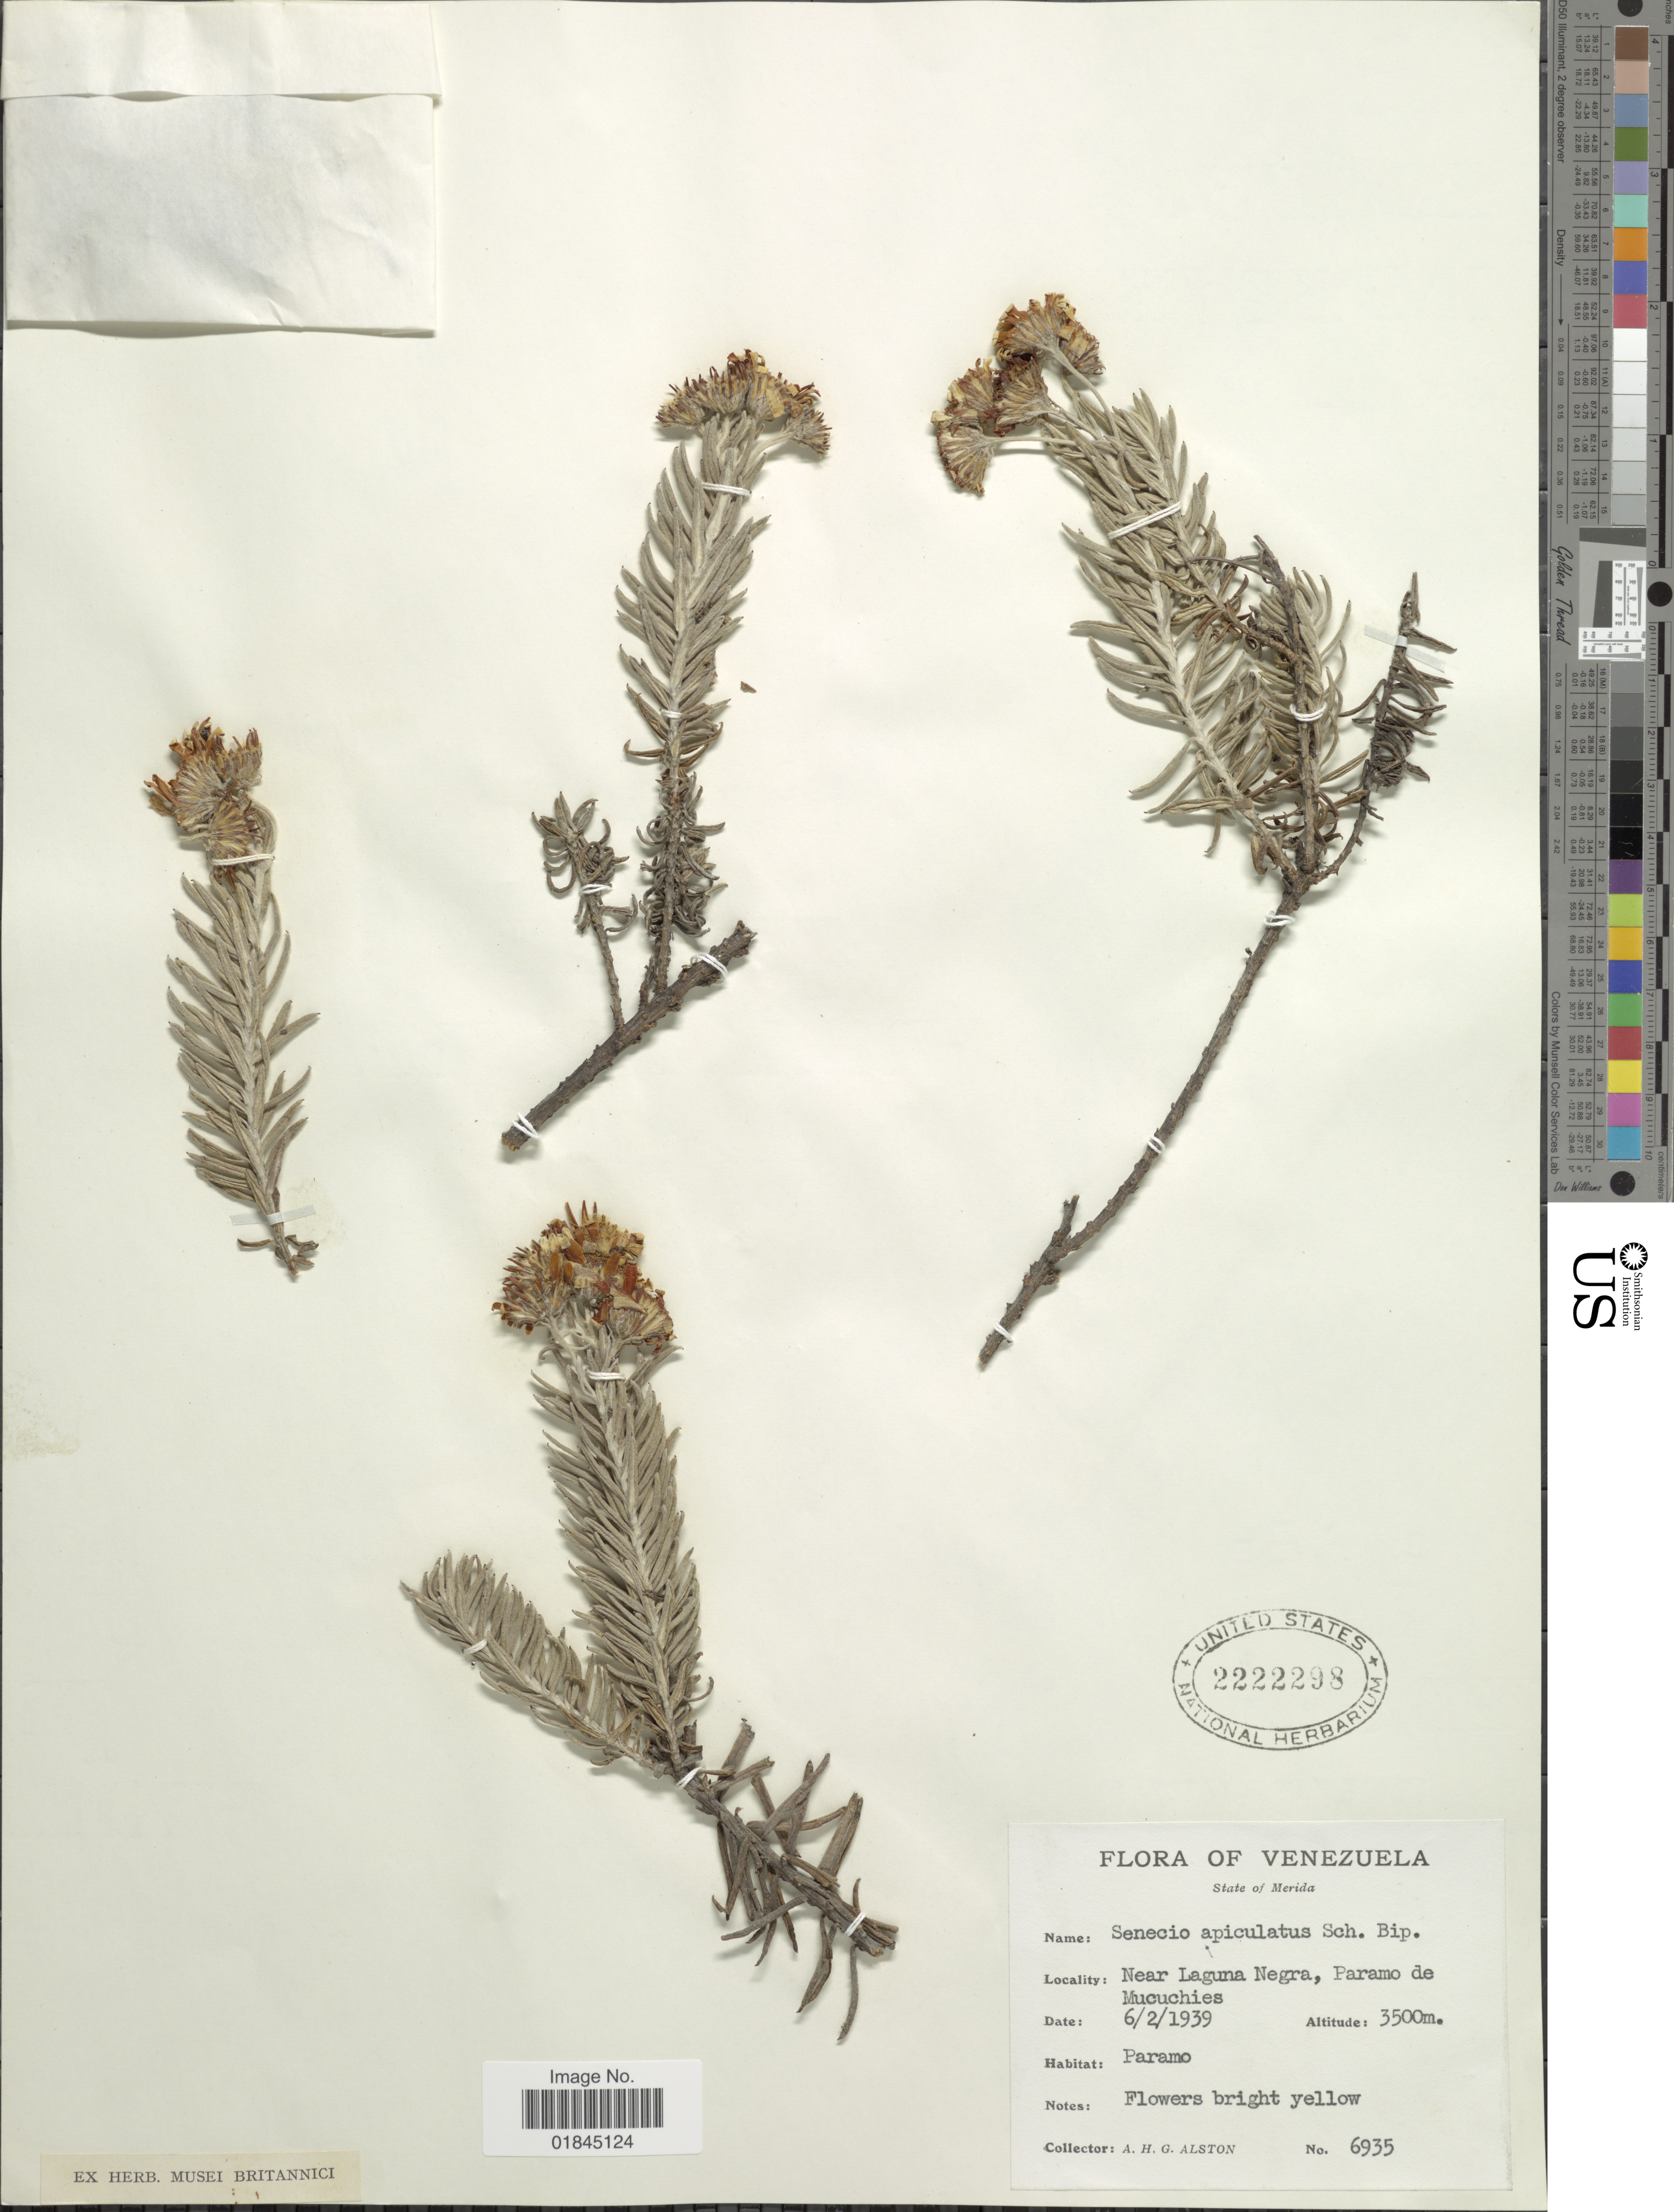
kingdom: Plantae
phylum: Tracheophyta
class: Magnoliopsida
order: Asterales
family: Asteraceae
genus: Pentacalia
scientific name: Pentacalia apiculata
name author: (Sch. Bip. ex Wedd.) Cuatrec.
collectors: A. H. Alston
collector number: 6935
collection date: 1939-02-06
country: Venezuela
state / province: Mérida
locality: State of Merida. Near Laguna Negra, Paramo de Mucuchies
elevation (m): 3500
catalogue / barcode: US 2222298